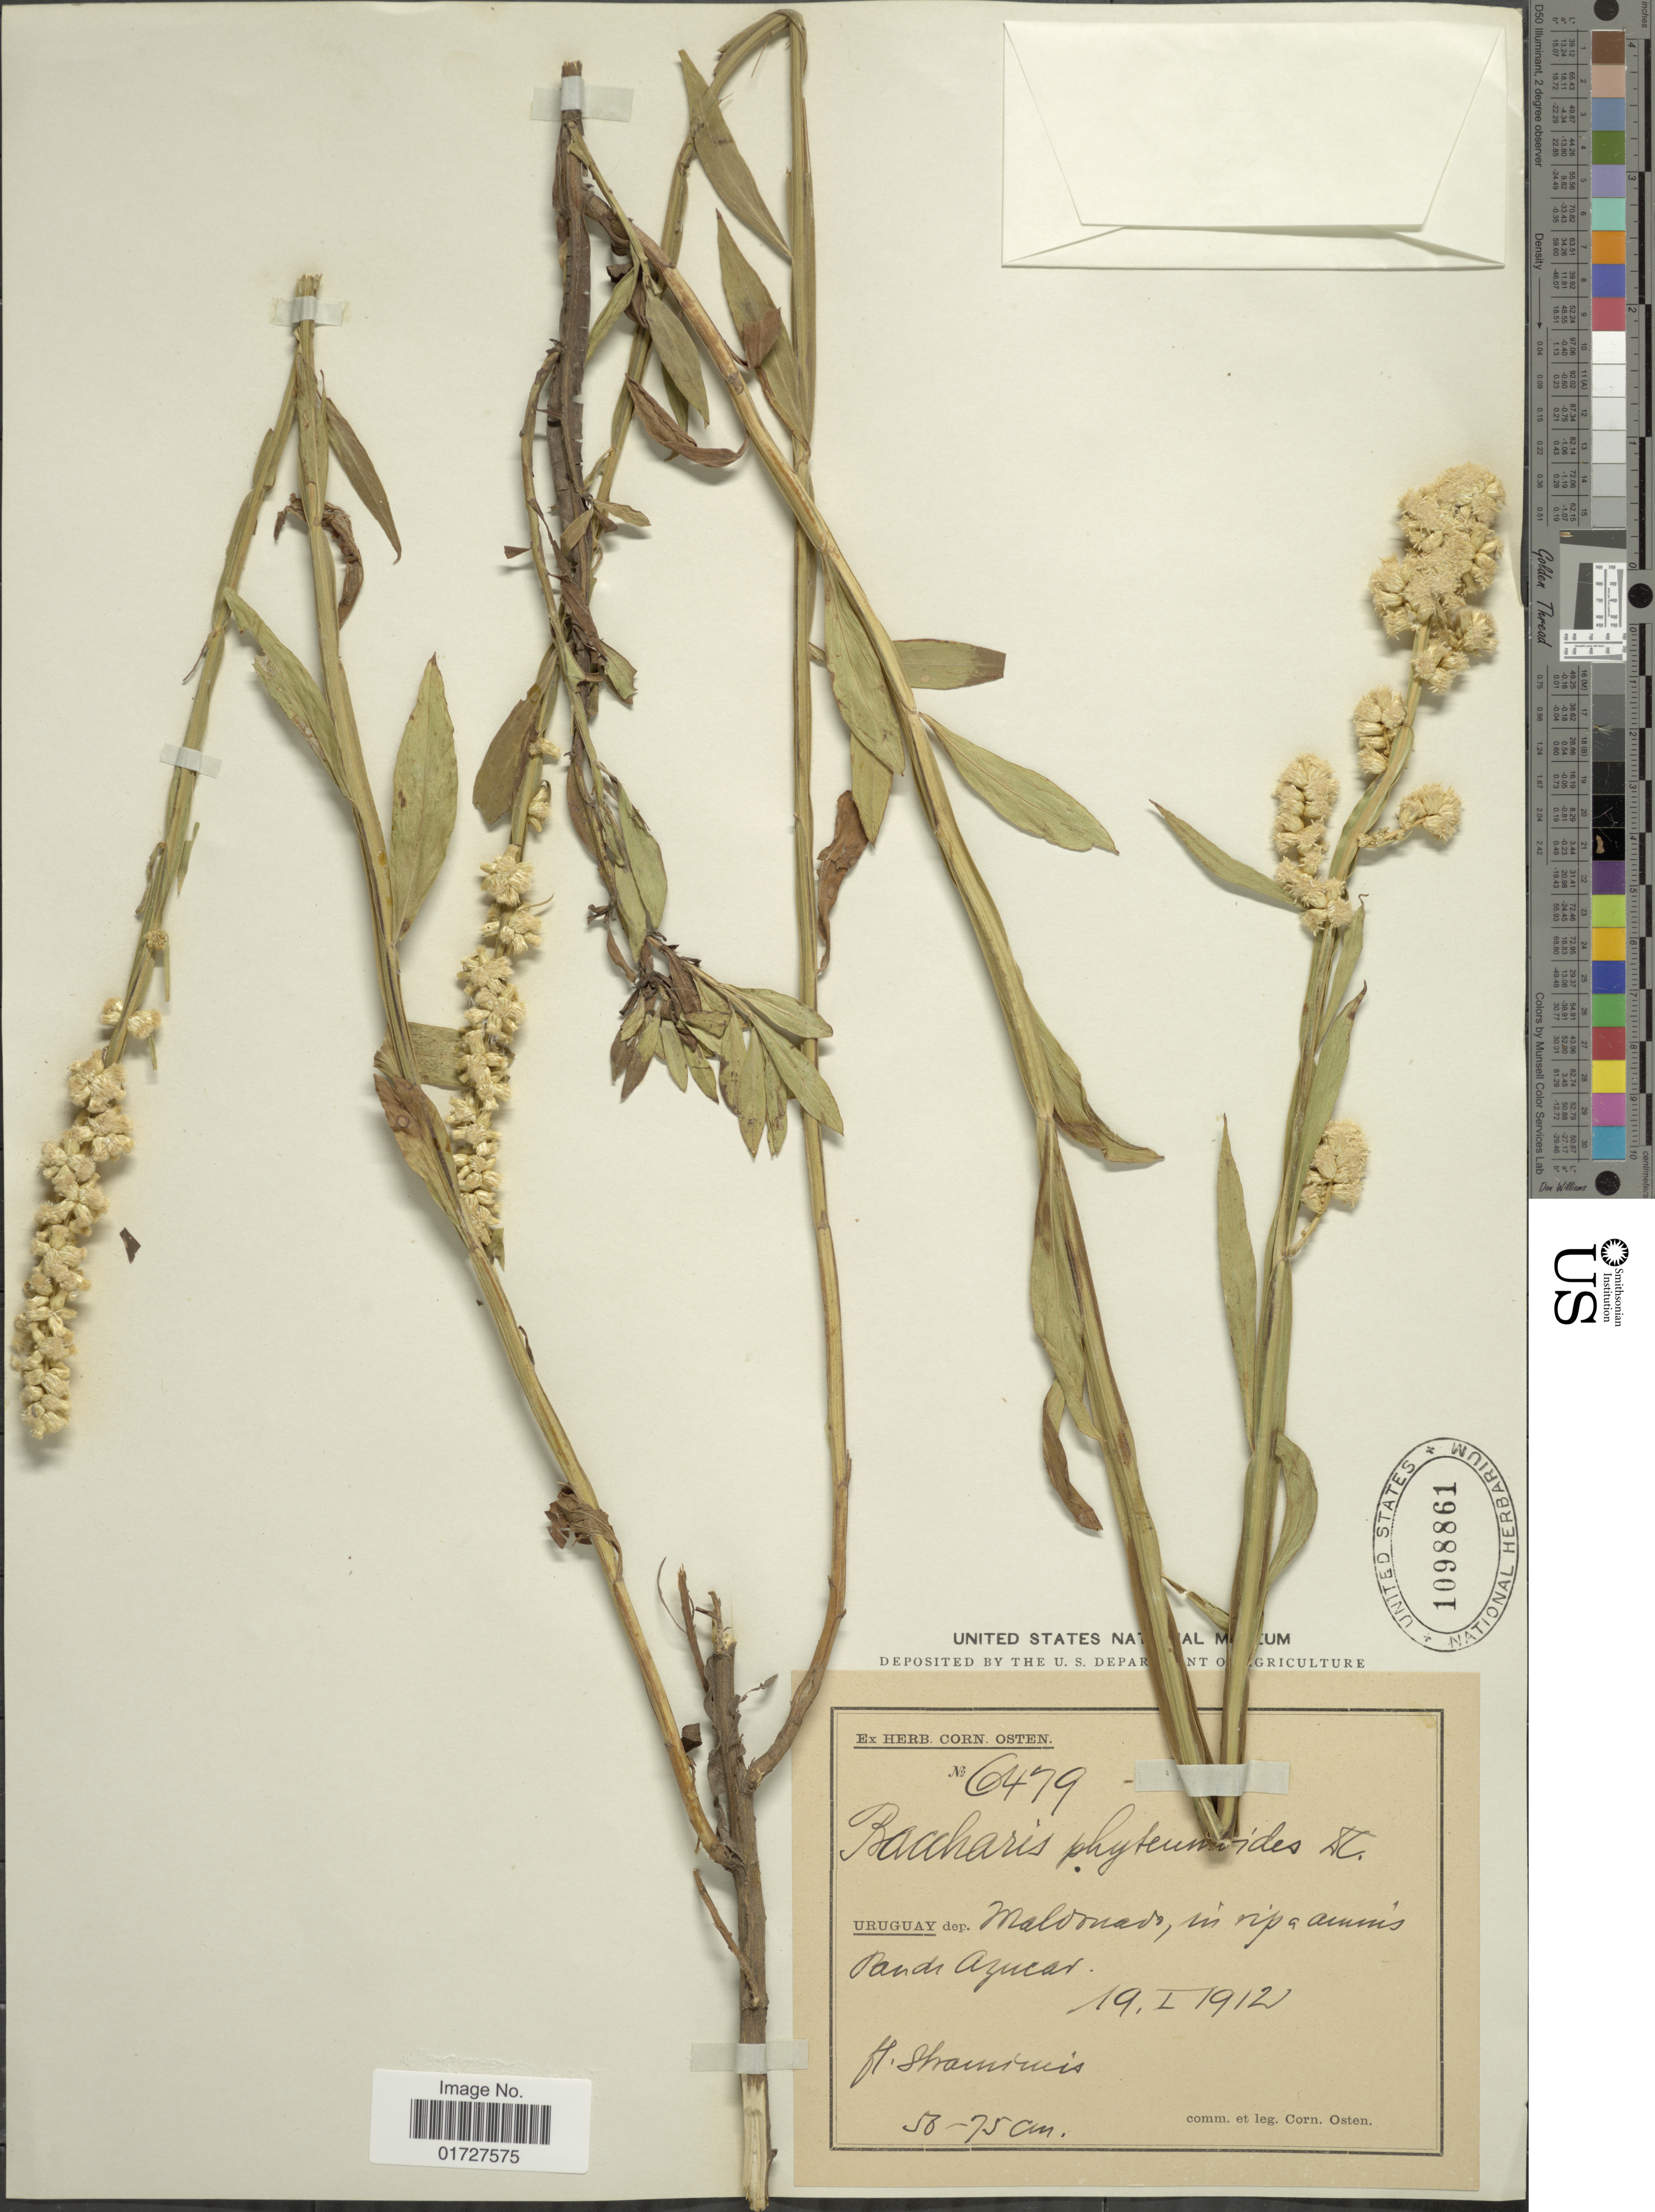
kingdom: Plantae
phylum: Tracheophyta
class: Magnoliopsida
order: Asterales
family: Asteraceae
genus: Baccharis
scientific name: Baccharis phyteumoides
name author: (Less.) DC.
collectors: C. Osten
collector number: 6479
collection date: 1912-01-19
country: Uruguay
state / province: Maldonado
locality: Pan de Azucar.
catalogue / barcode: US 1098861